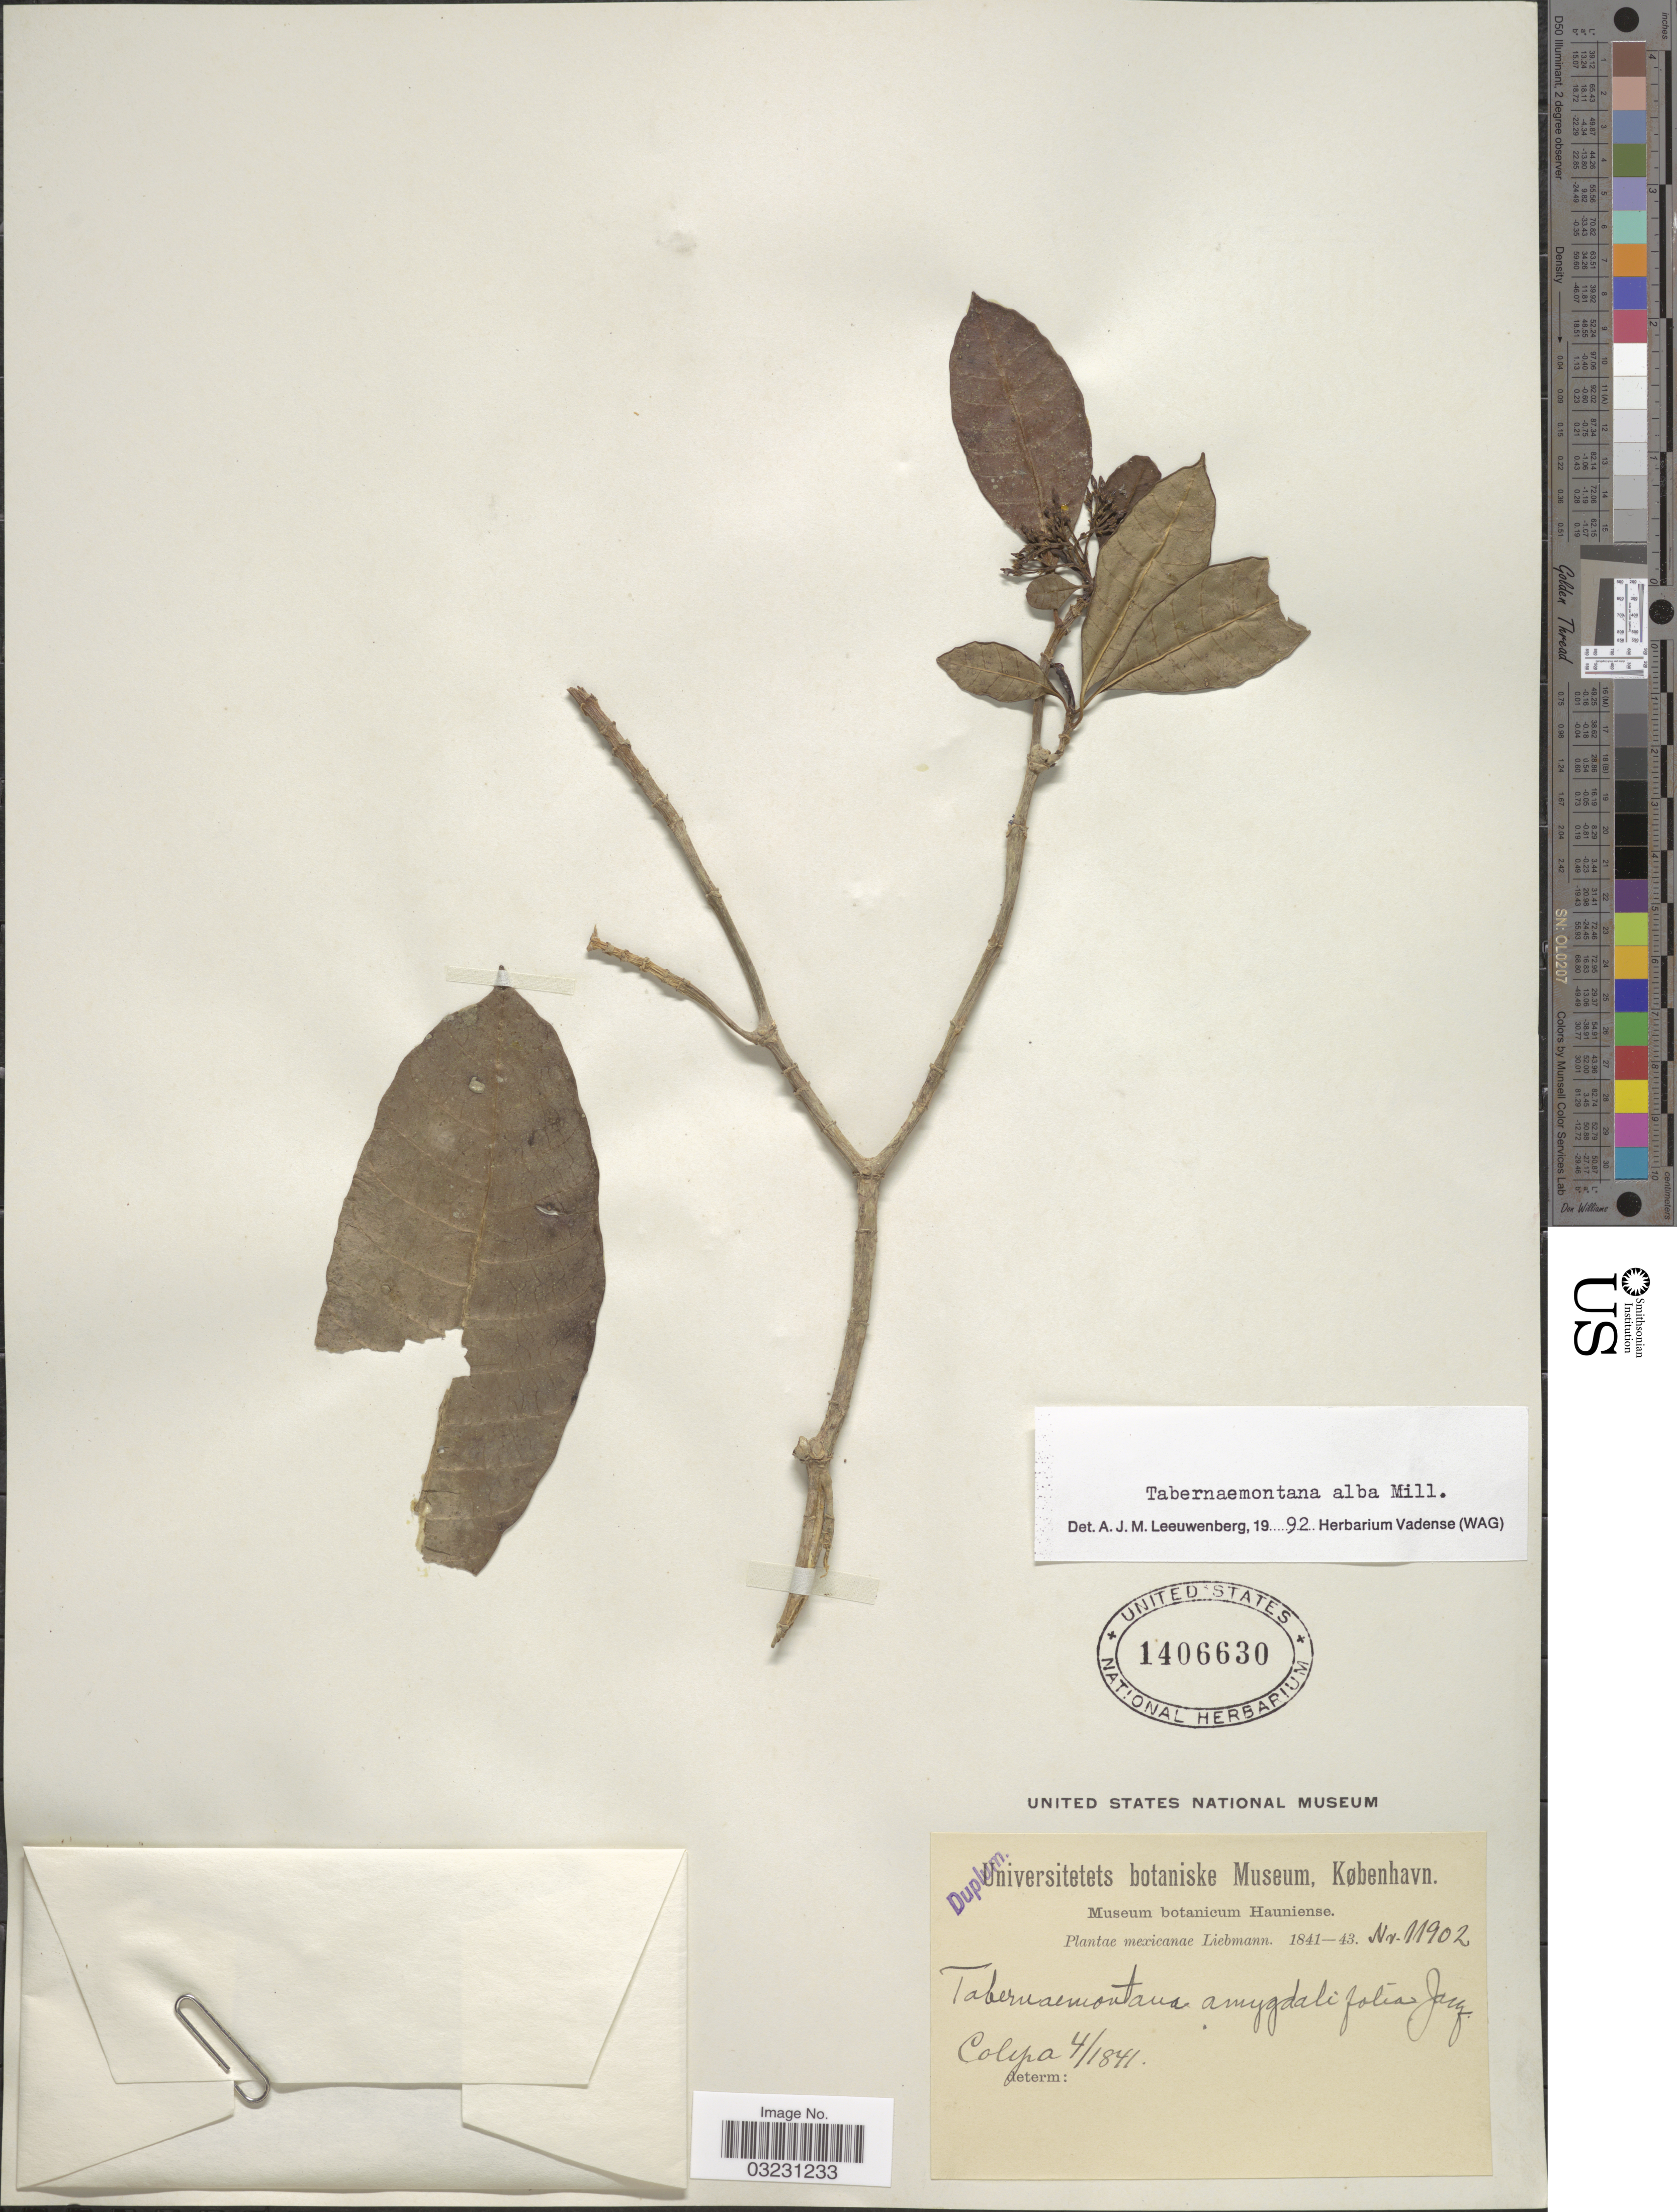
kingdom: Plantae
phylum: Tracheophyta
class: Magnoliopsida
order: Gentianales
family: Apocynaceae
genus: Tabernaemontana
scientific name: Tabernaemontana alba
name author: Mill.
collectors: Liebmann, --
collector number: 11902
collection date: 1841-04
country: Mexico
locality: Colipa.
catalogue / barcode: US 1406630